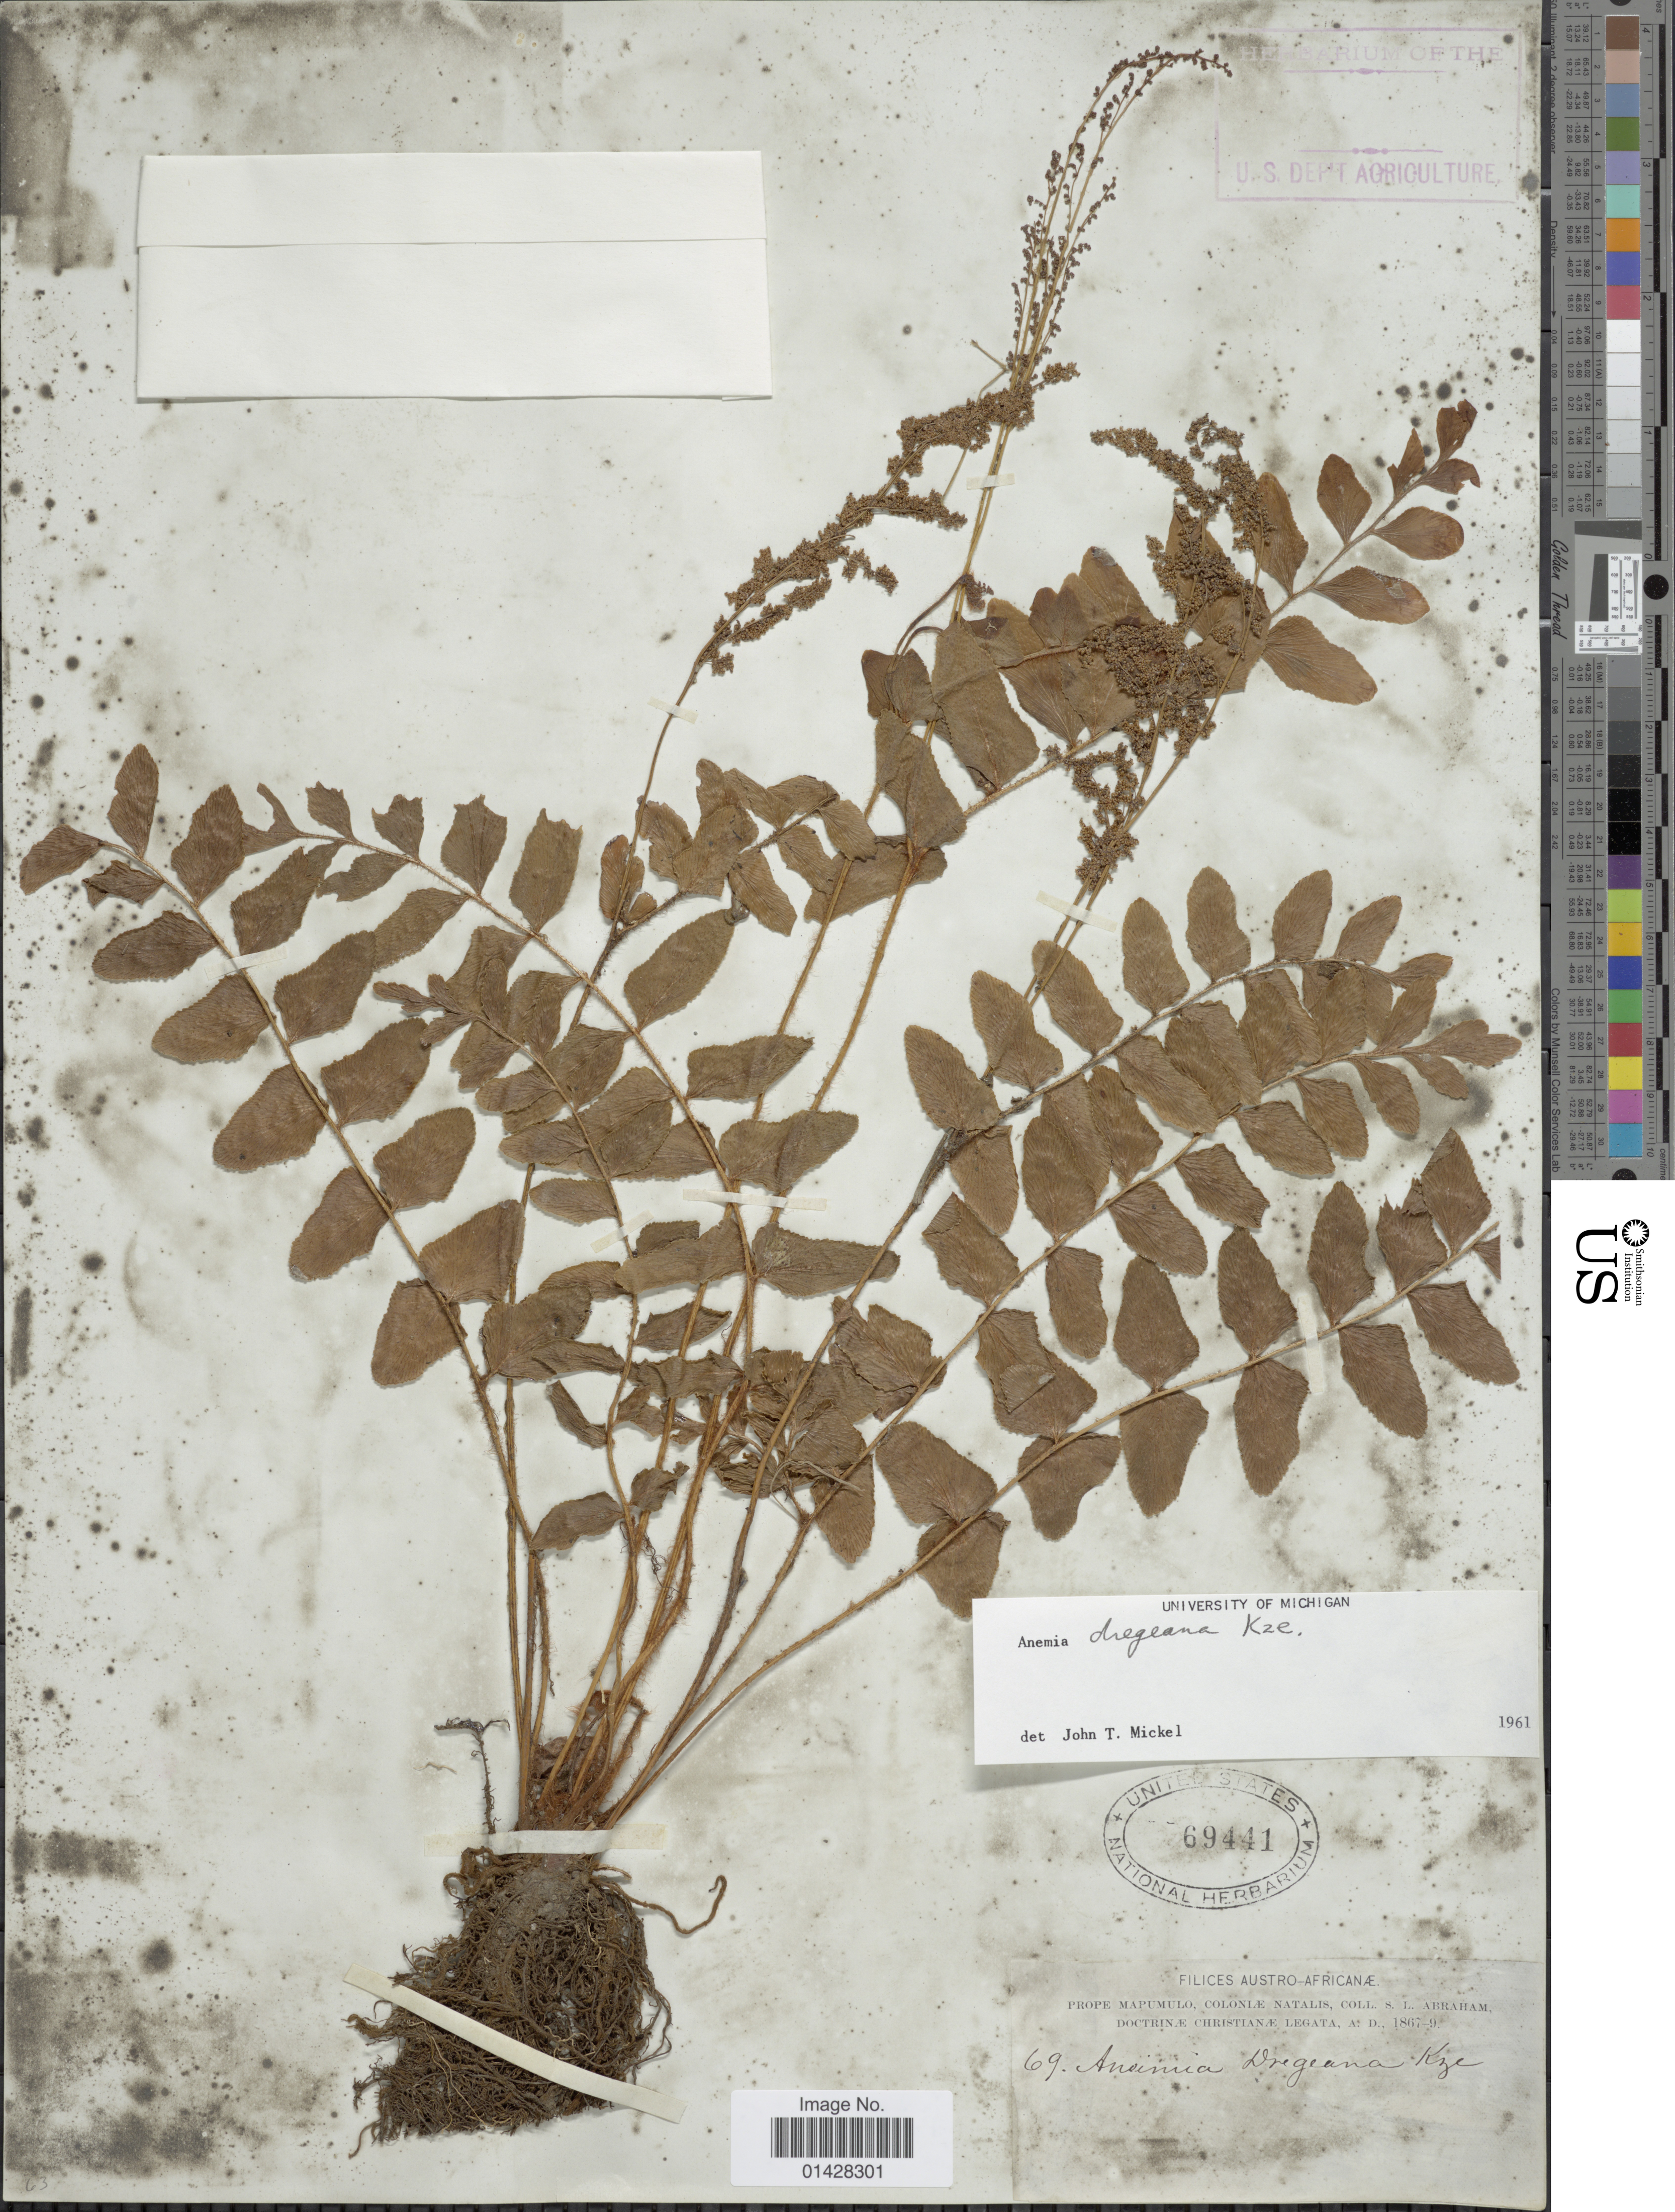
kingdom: Plantae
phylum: Tracheophyta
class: Polypodiopsida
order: Schizaeales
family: Anemiaceae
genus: Anemia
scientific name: Anemia dregeana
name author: Kunze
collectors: S. Abraham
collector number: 69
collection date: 1867/1969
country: South Africa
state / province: KwaZulu-Natal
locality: Austro-Africanæ, Prope Mapumulo, Coloniæ Natalis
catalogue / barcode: US 69441